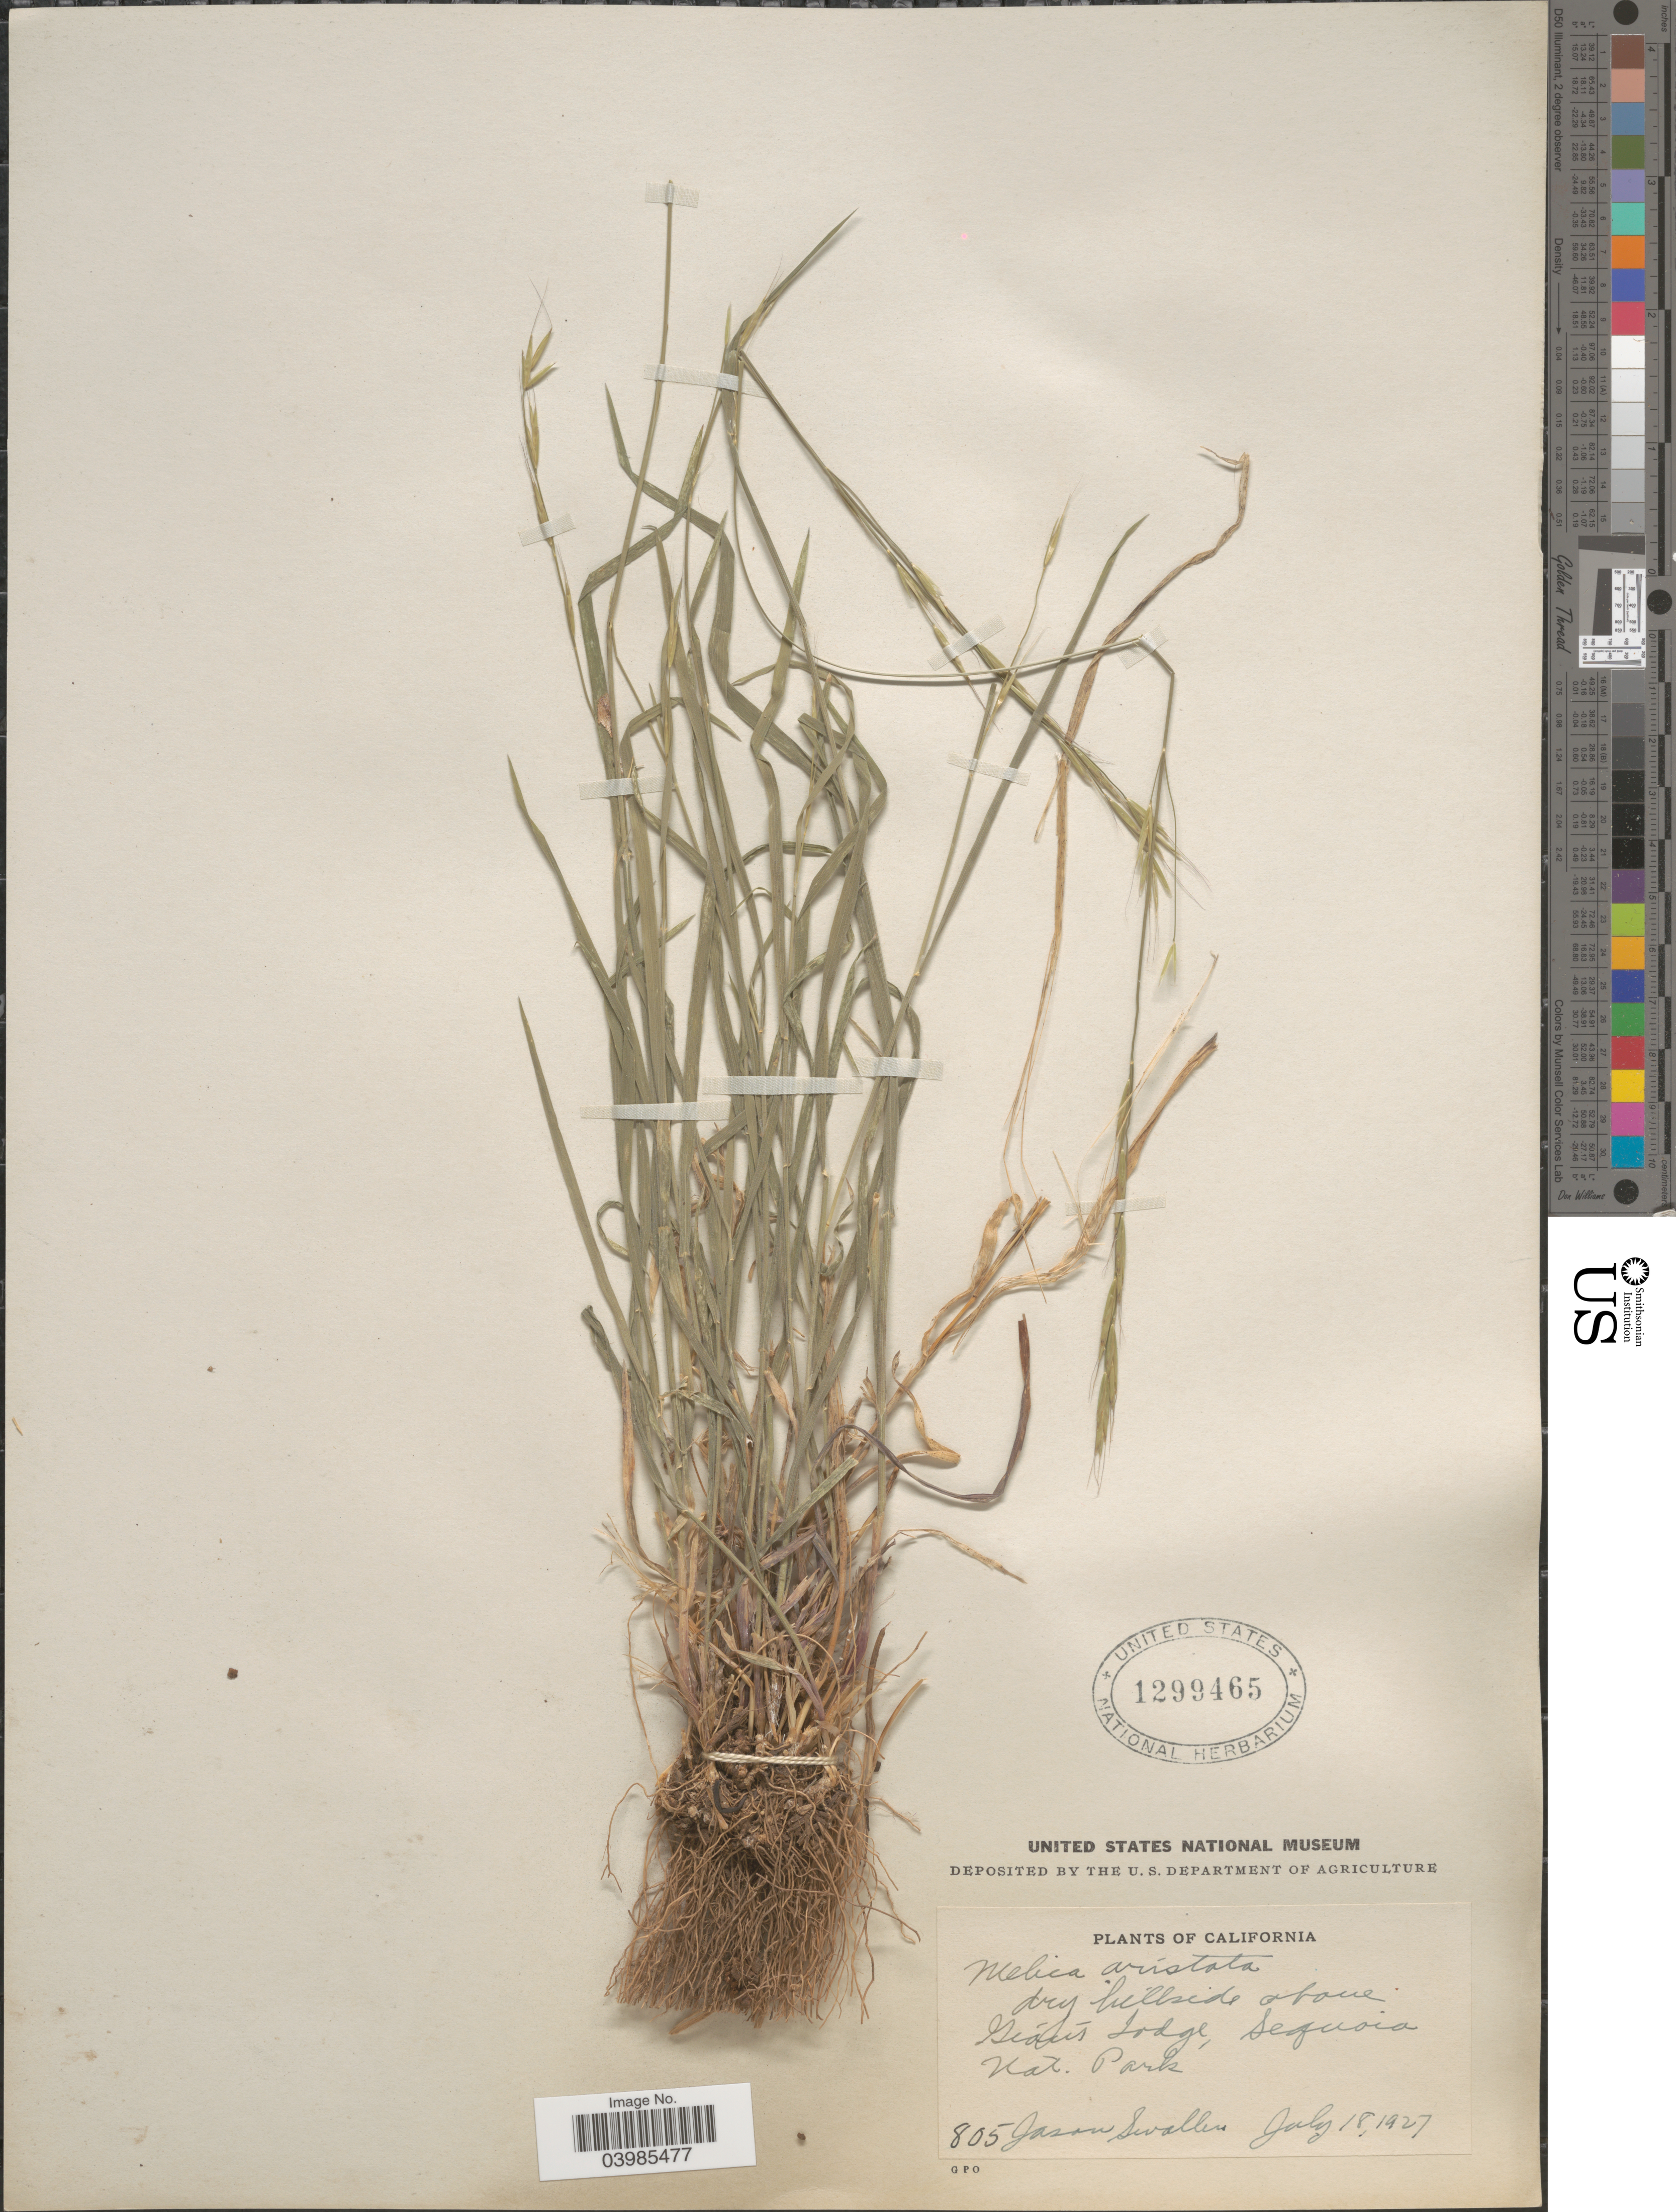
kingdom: Plantae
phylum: Tracheophyta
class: Liliopsida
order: Poales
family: Poaceae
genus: Melica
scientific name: Melica aristata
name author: Thurb. ex Bol.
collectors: J. R. Swallen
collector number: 805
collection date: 1927-07-18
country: United States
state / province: California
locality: Dry hillside above Giant Lodge, Sequoia Nat. Park.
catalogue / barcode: US 1299465